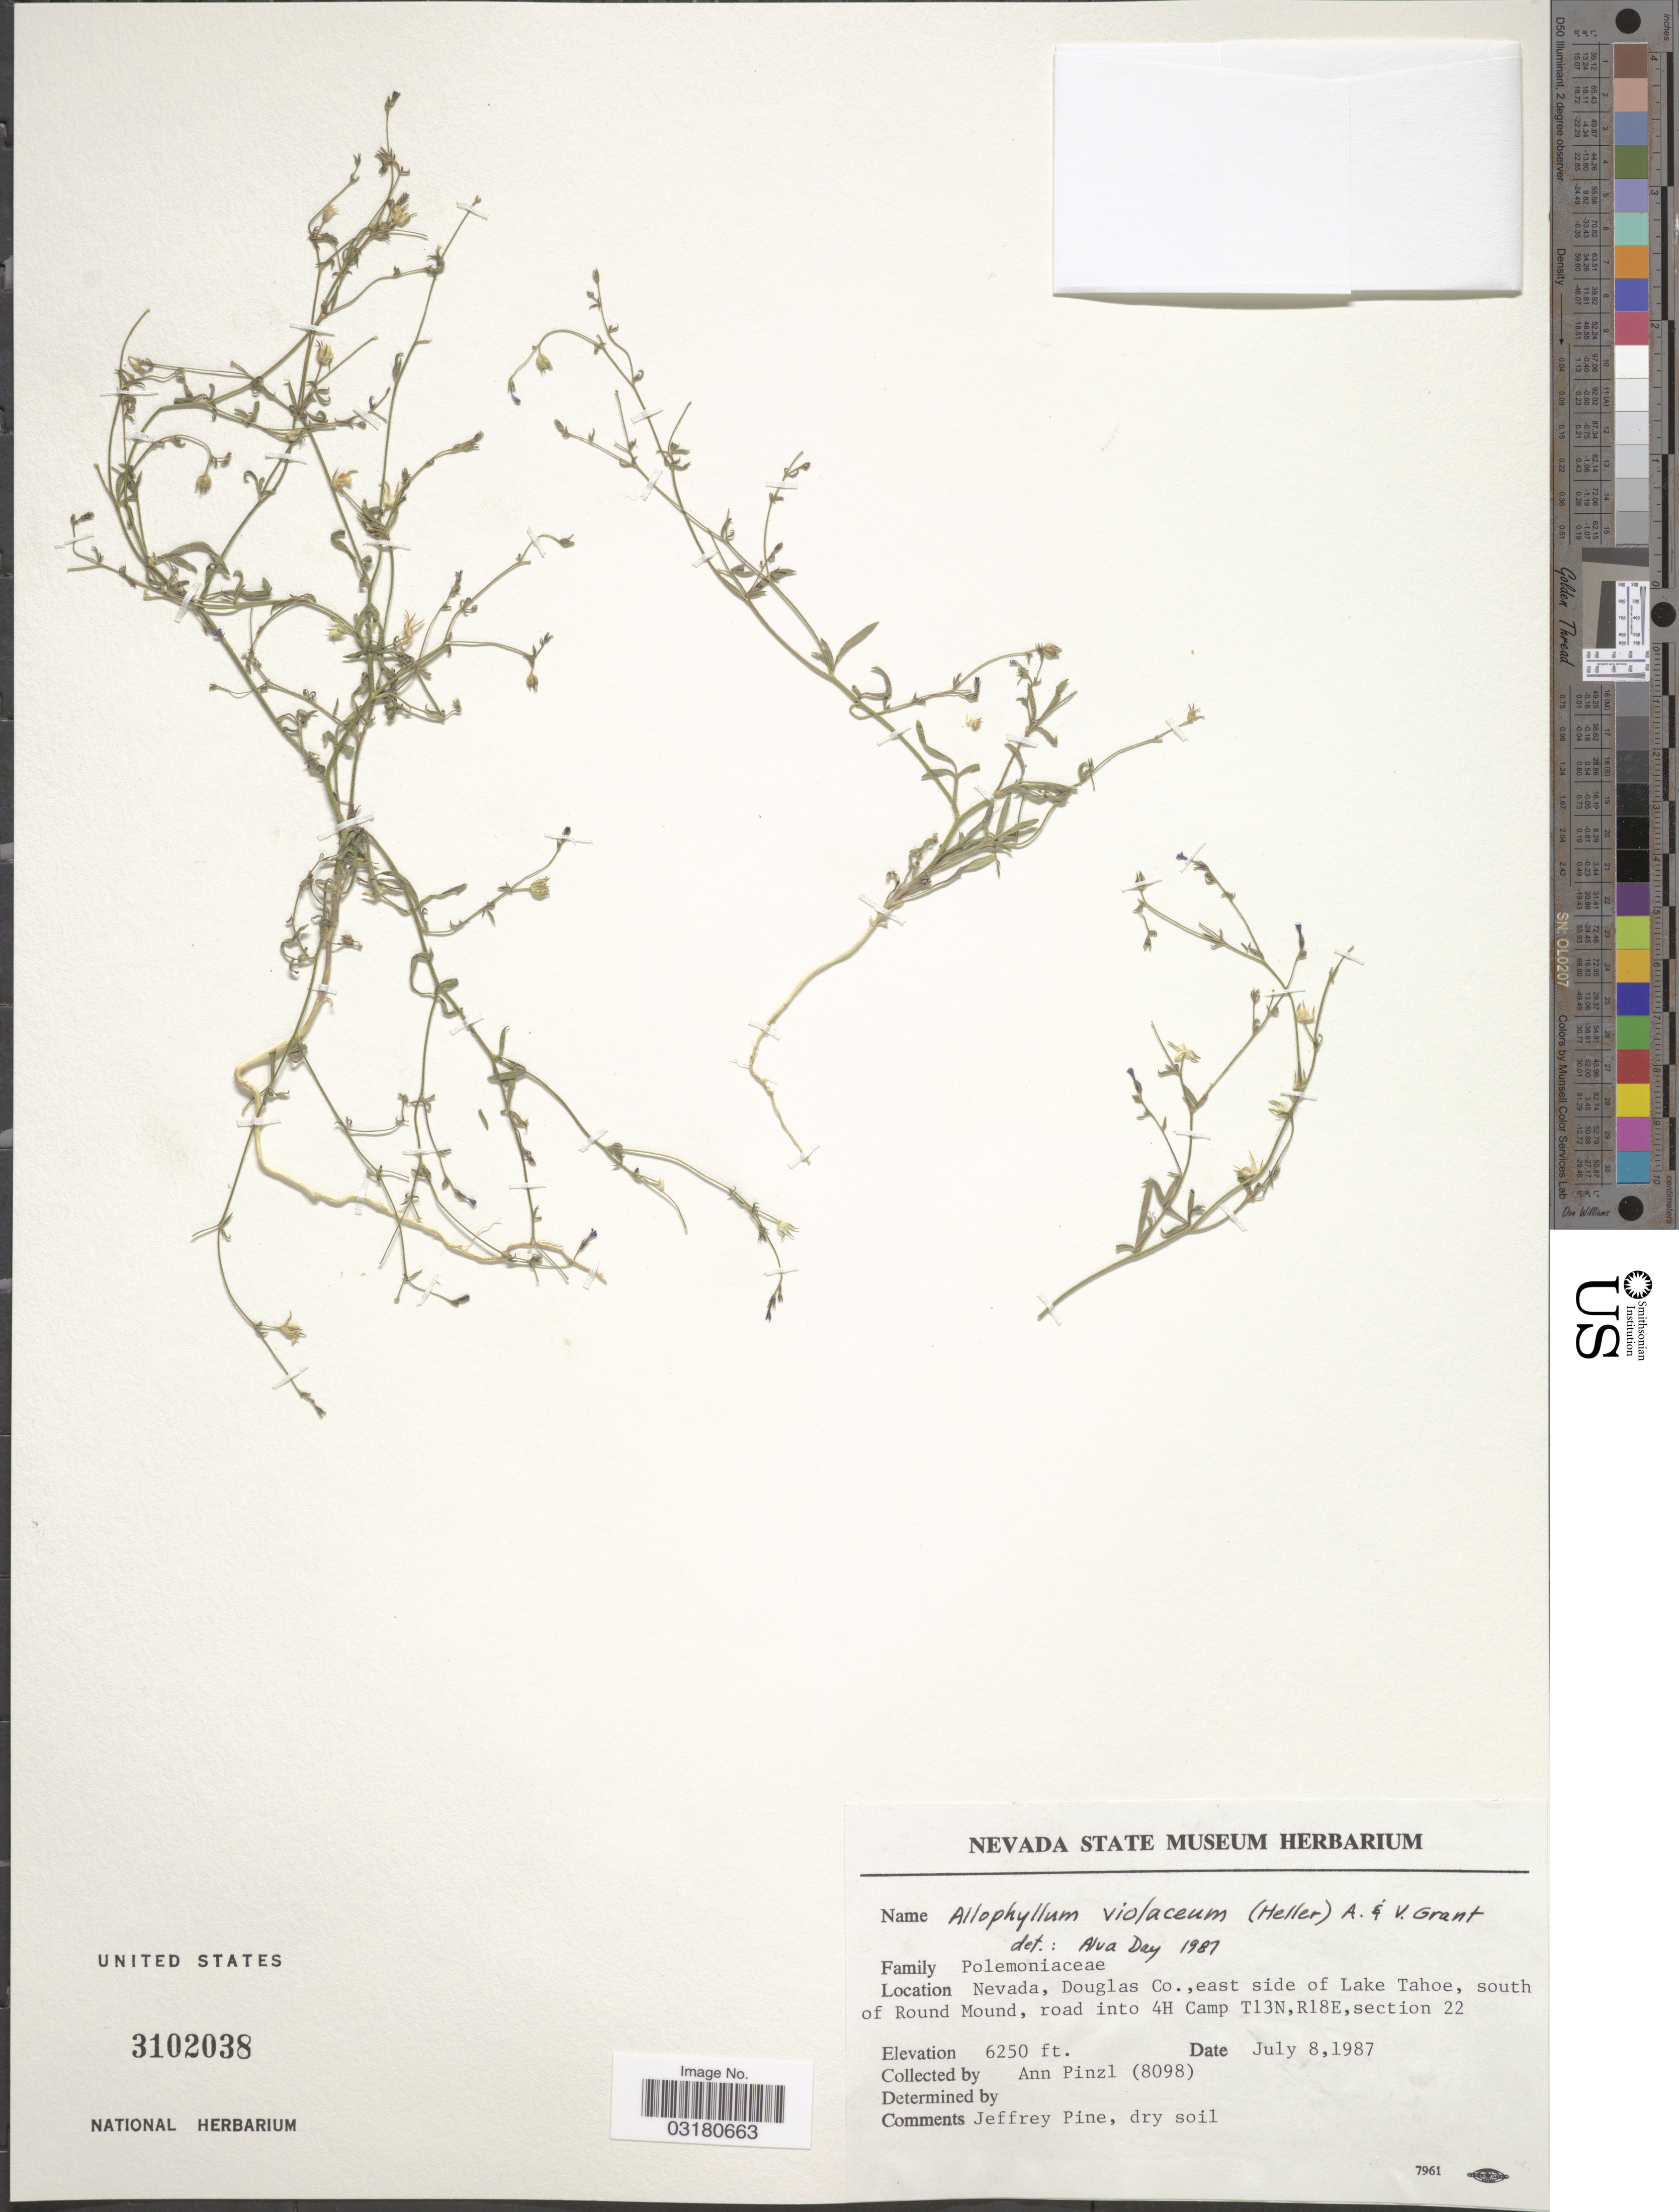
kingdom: Plantae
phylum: Tracheophyta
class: Magnoliopsida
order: Ericales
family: Polemoniaceae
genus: Allophyllum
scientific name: Allophyllum violaceum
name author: (A. Heller) A.D. Grant & V.E. Grant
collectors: A. Pinzl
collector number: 8098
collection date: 1987-07-08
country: United States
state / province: Nevada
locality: DouglasCo., east side of Lake Tahoe, south of Round Mound, road into 4H Camp T13N, R18E, section 22.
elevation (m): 1905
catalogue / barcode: US 3102038